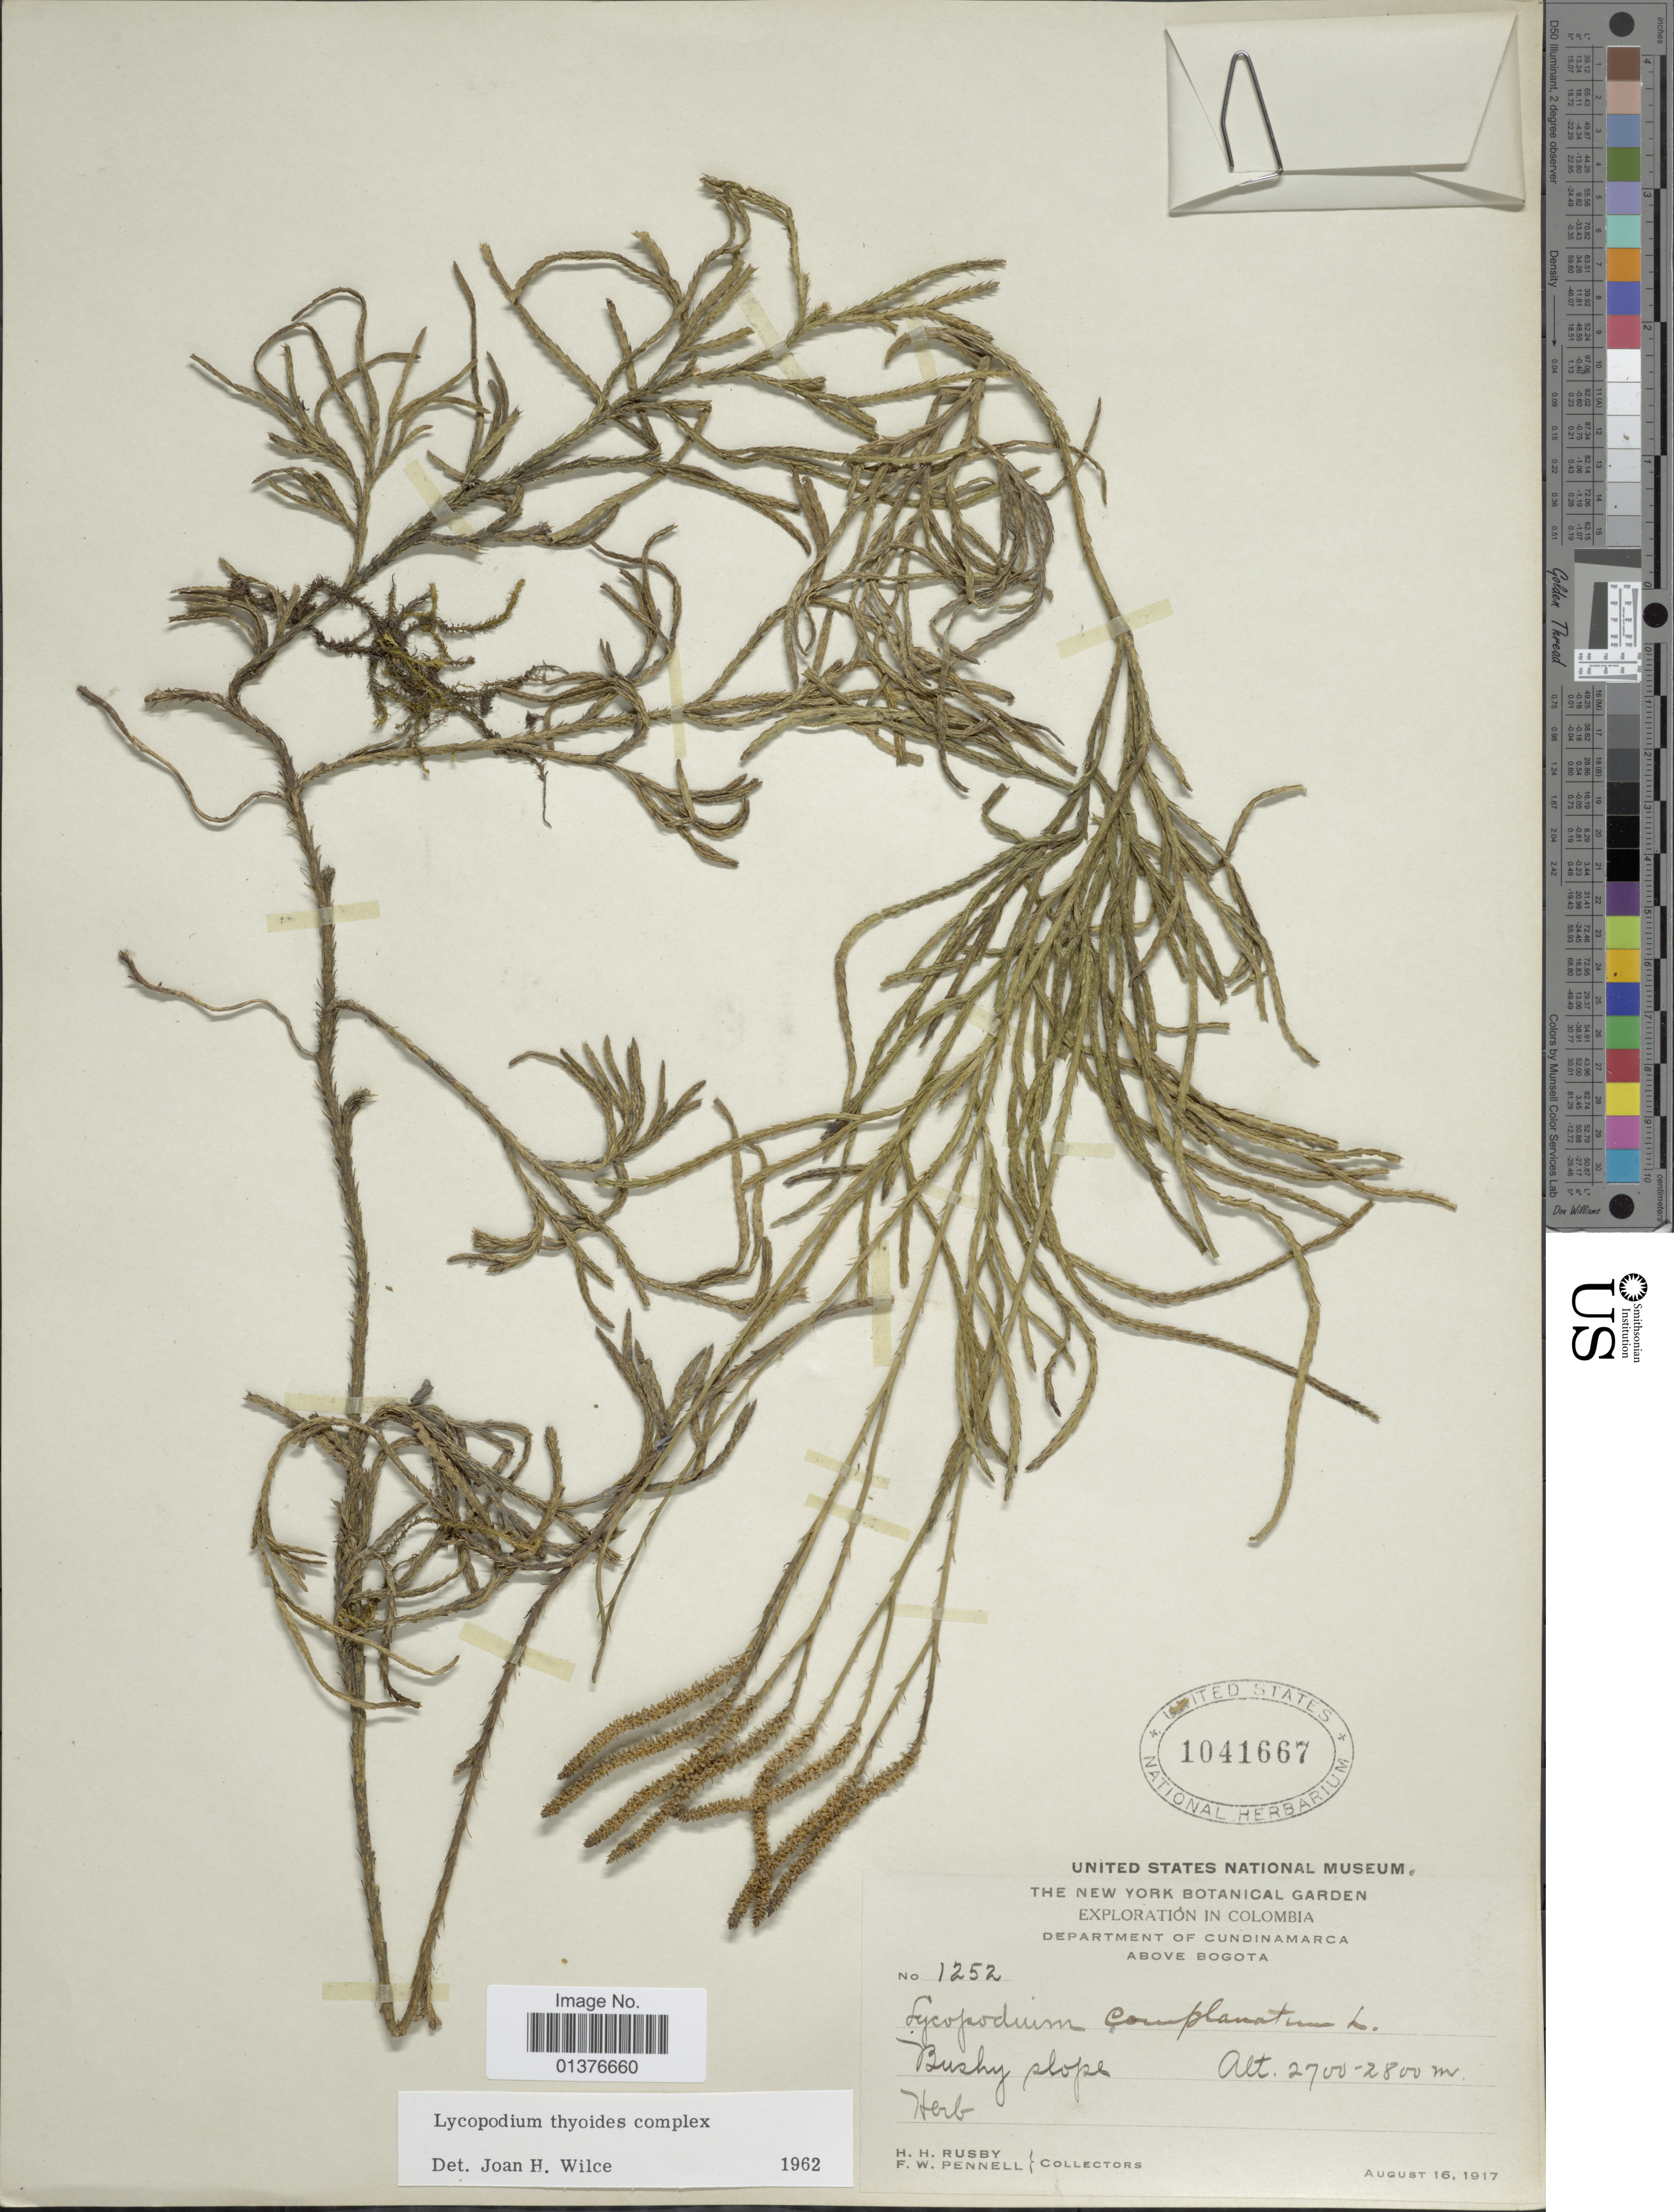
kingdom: Plantae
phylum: Tracheophyta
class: Lycopodiopsida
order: Lycopodiales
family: Lycopodiaceae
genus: Diphasiastrum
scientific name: Diphasiastrum thyoides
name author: (Humb. & Bonpl. ex Willd.) Holub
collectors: H. H. Rusby & F. W. Pennell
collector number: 1252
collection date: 1917-08-16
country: Colombia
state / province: Cundinamarca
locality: Above Bogota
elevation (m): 2700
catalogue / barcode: US 1041667